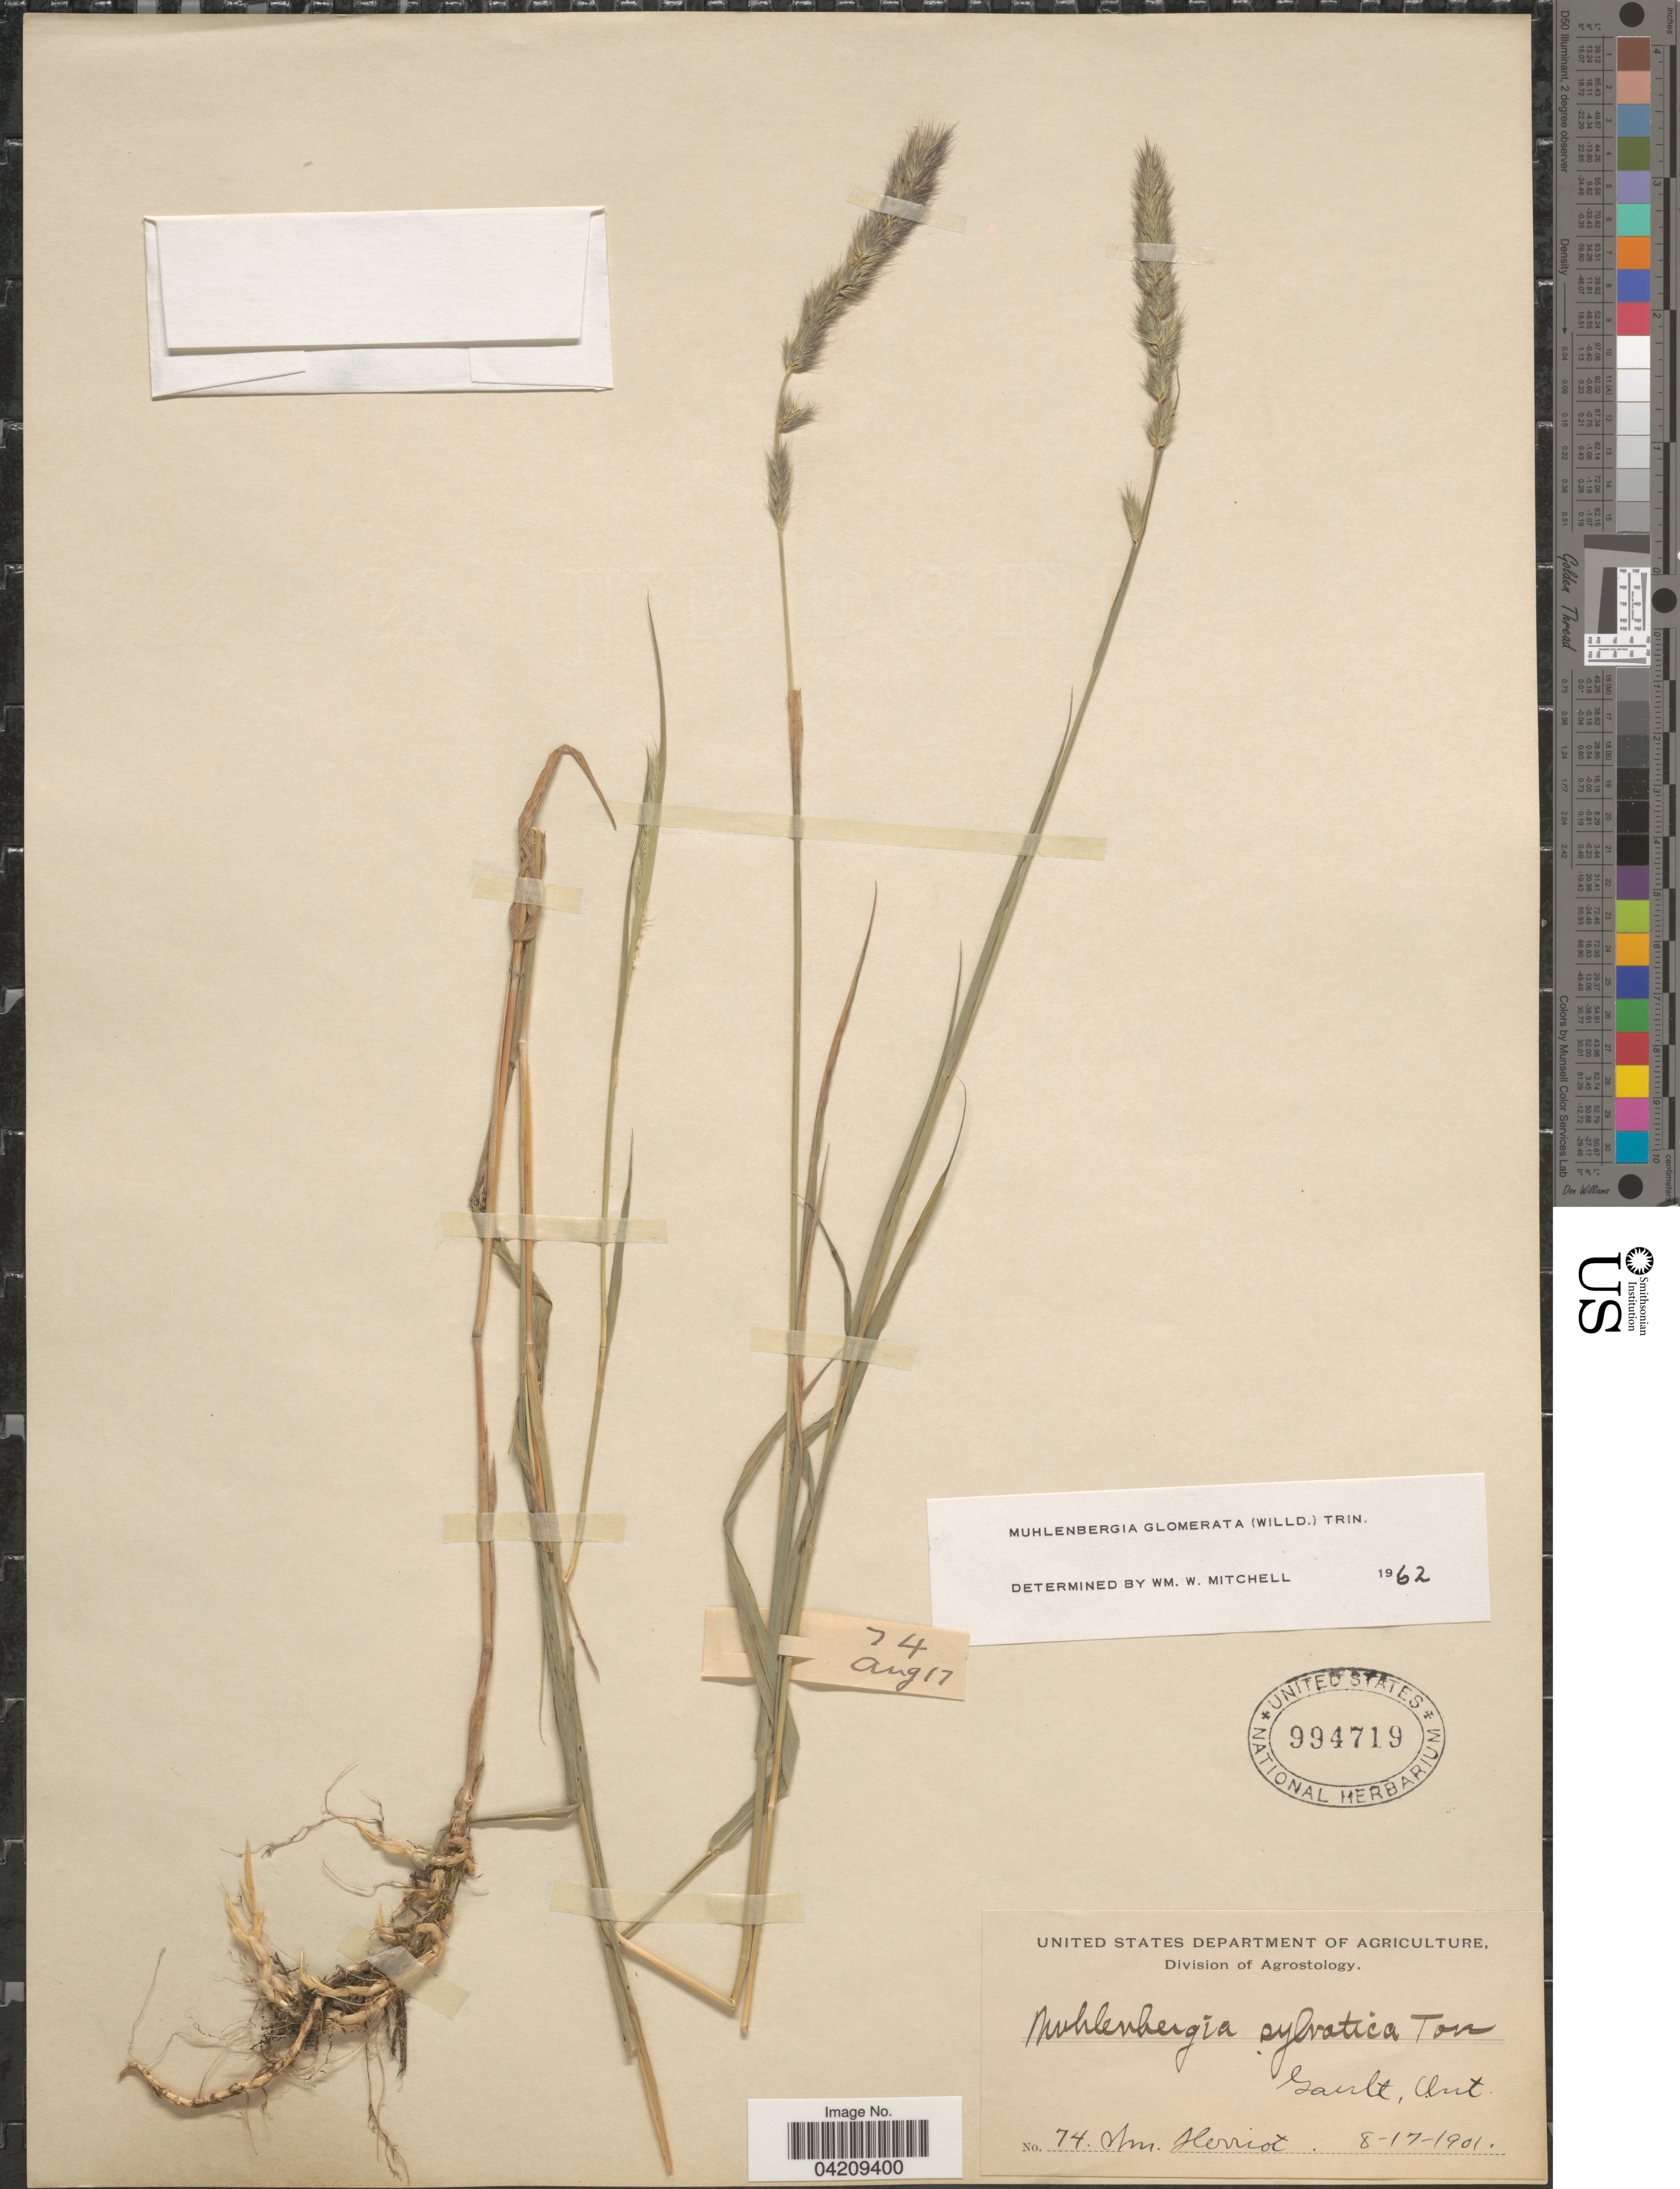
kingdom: Plantae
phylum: Tracheophyta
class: Liliopsida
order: Poales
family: Poaceae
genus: Muhlenbergia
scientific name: Muhlenbergia glomerata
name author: (Willd.) Trin.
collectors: W. Herriot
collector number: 74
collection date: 1901-08-17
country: Canada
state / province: Ontario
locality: Gault.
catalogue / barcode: US 994719